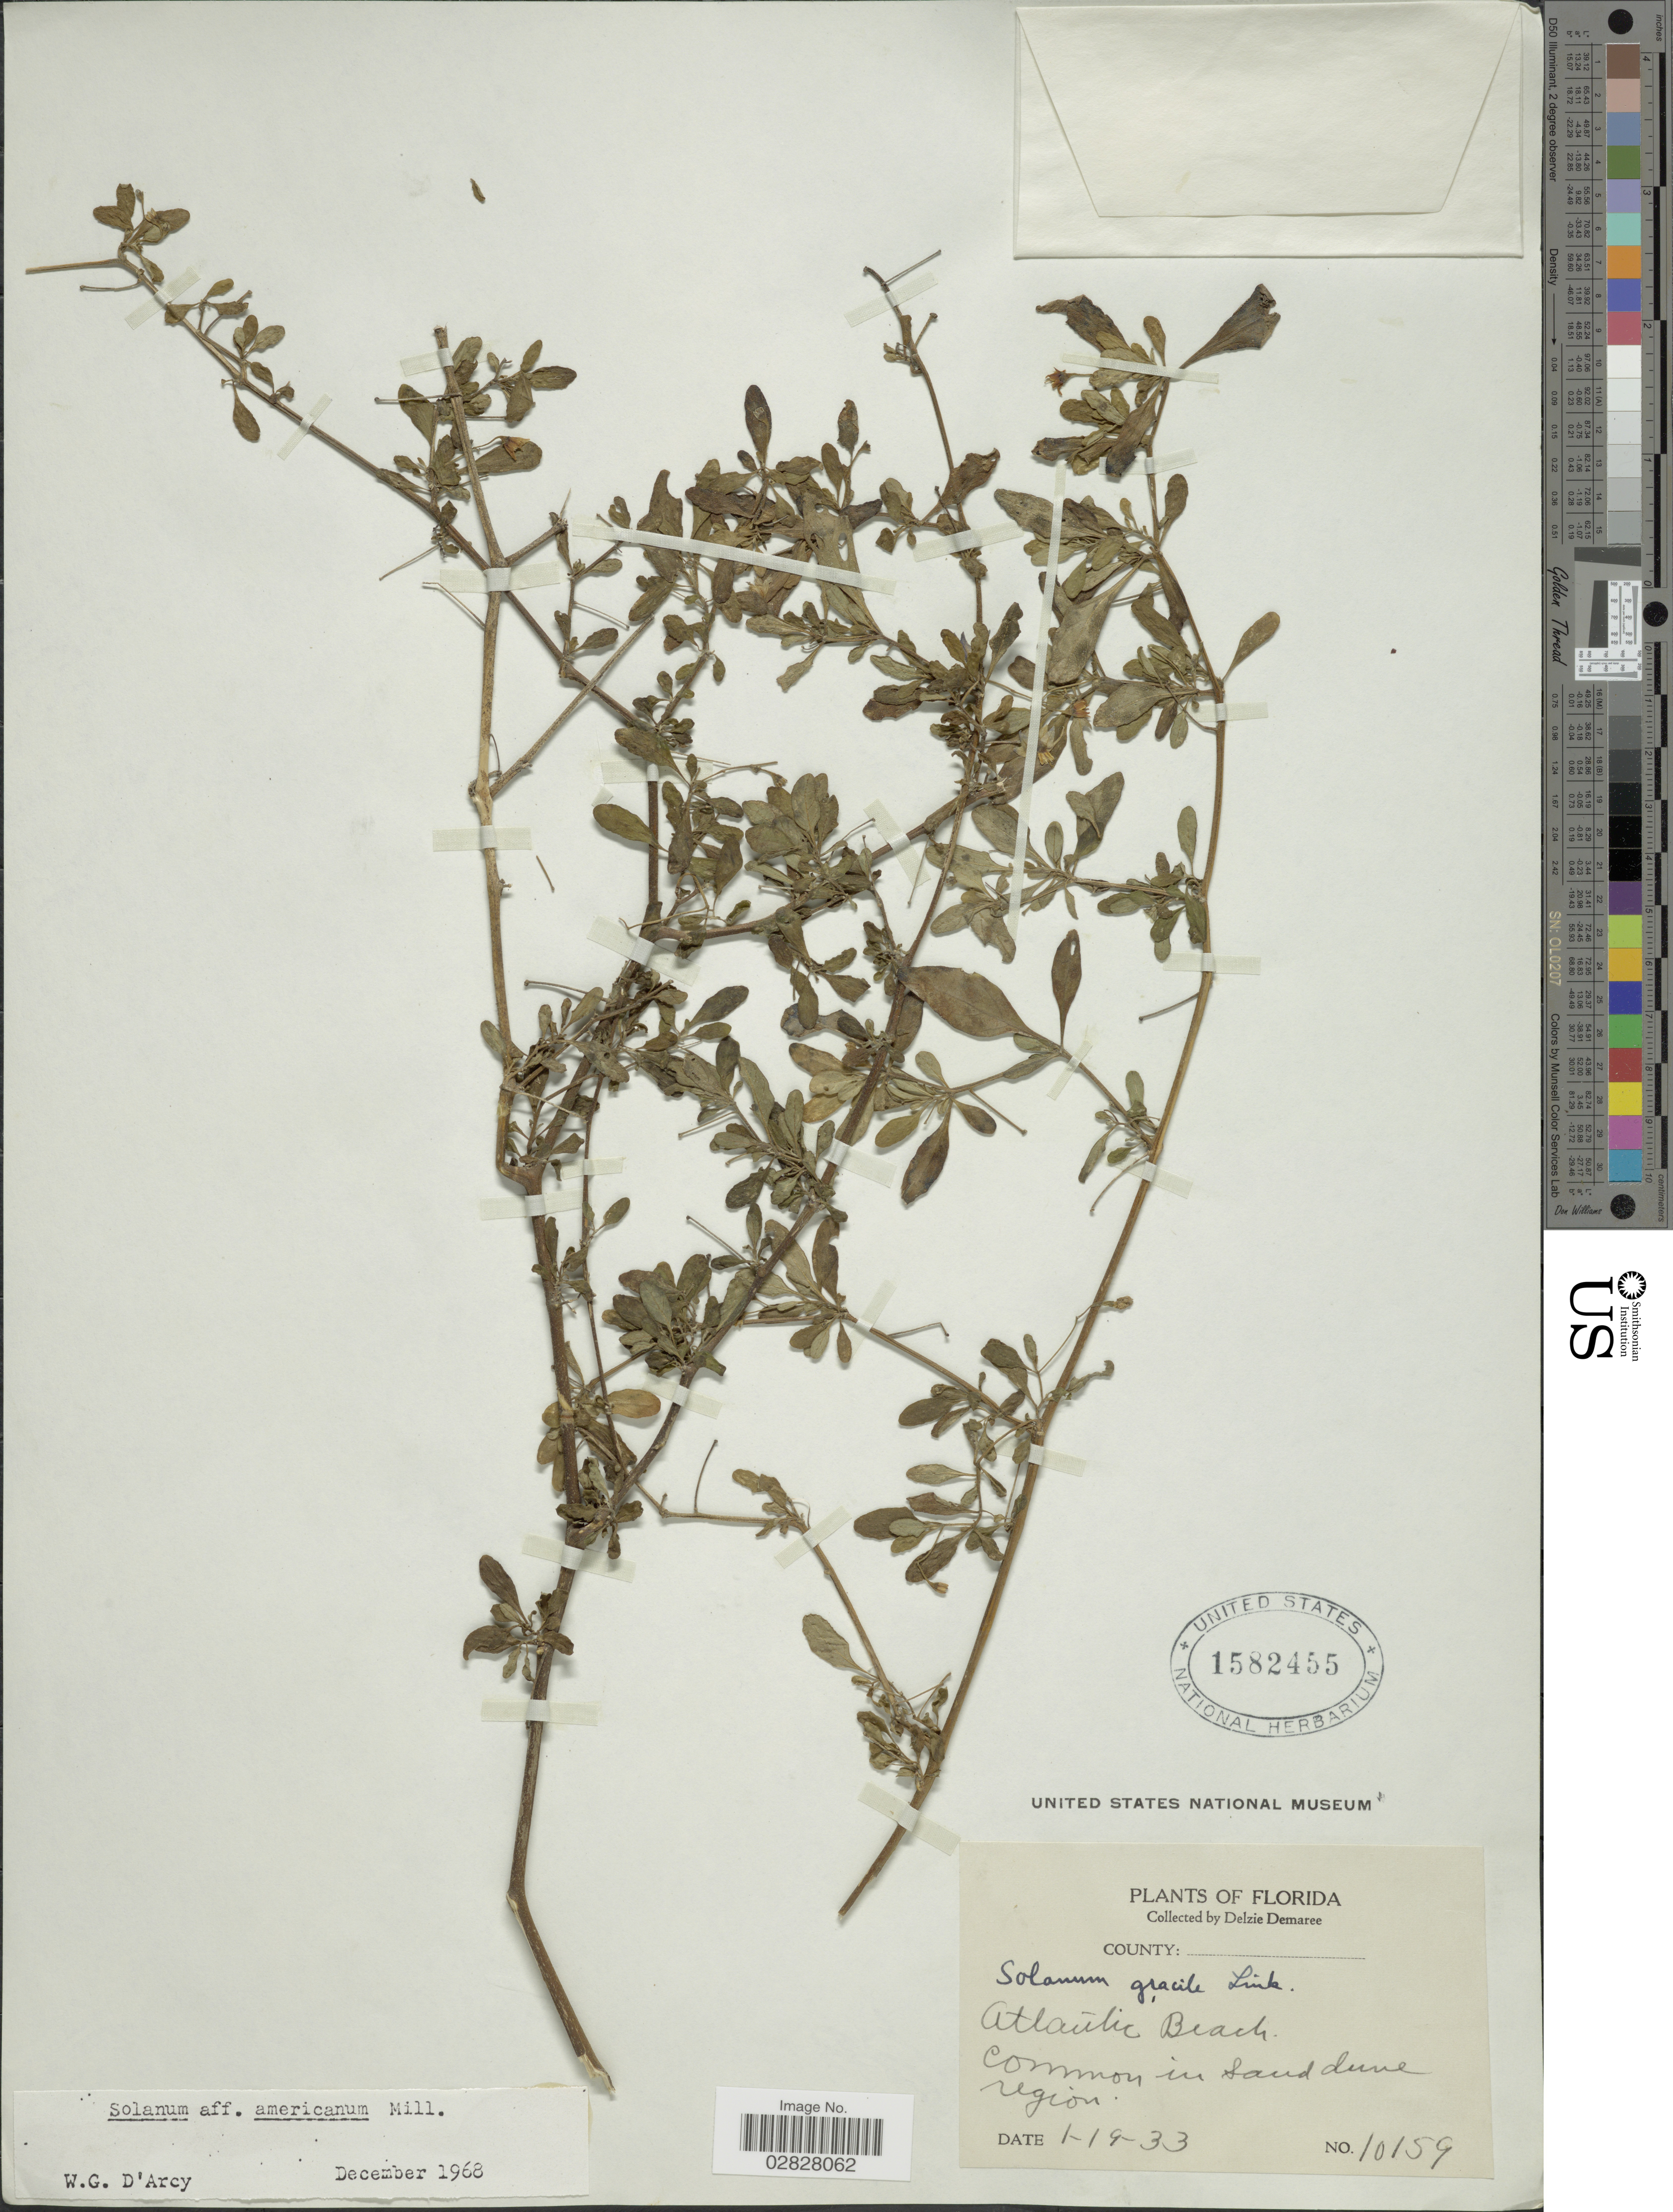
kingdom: Plantae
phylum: Tracheophyta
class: Magnoliopsida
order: Solanales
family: Solanaceae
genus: Solanum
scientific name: Solanum americanum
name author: Mill.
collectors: D. Demaree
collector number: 10159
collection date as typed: Transcribed d/m/y: 19/1/33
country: United States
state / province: Florida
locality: Atlantic Beach, in sand dune region.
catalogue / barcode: US 1582455